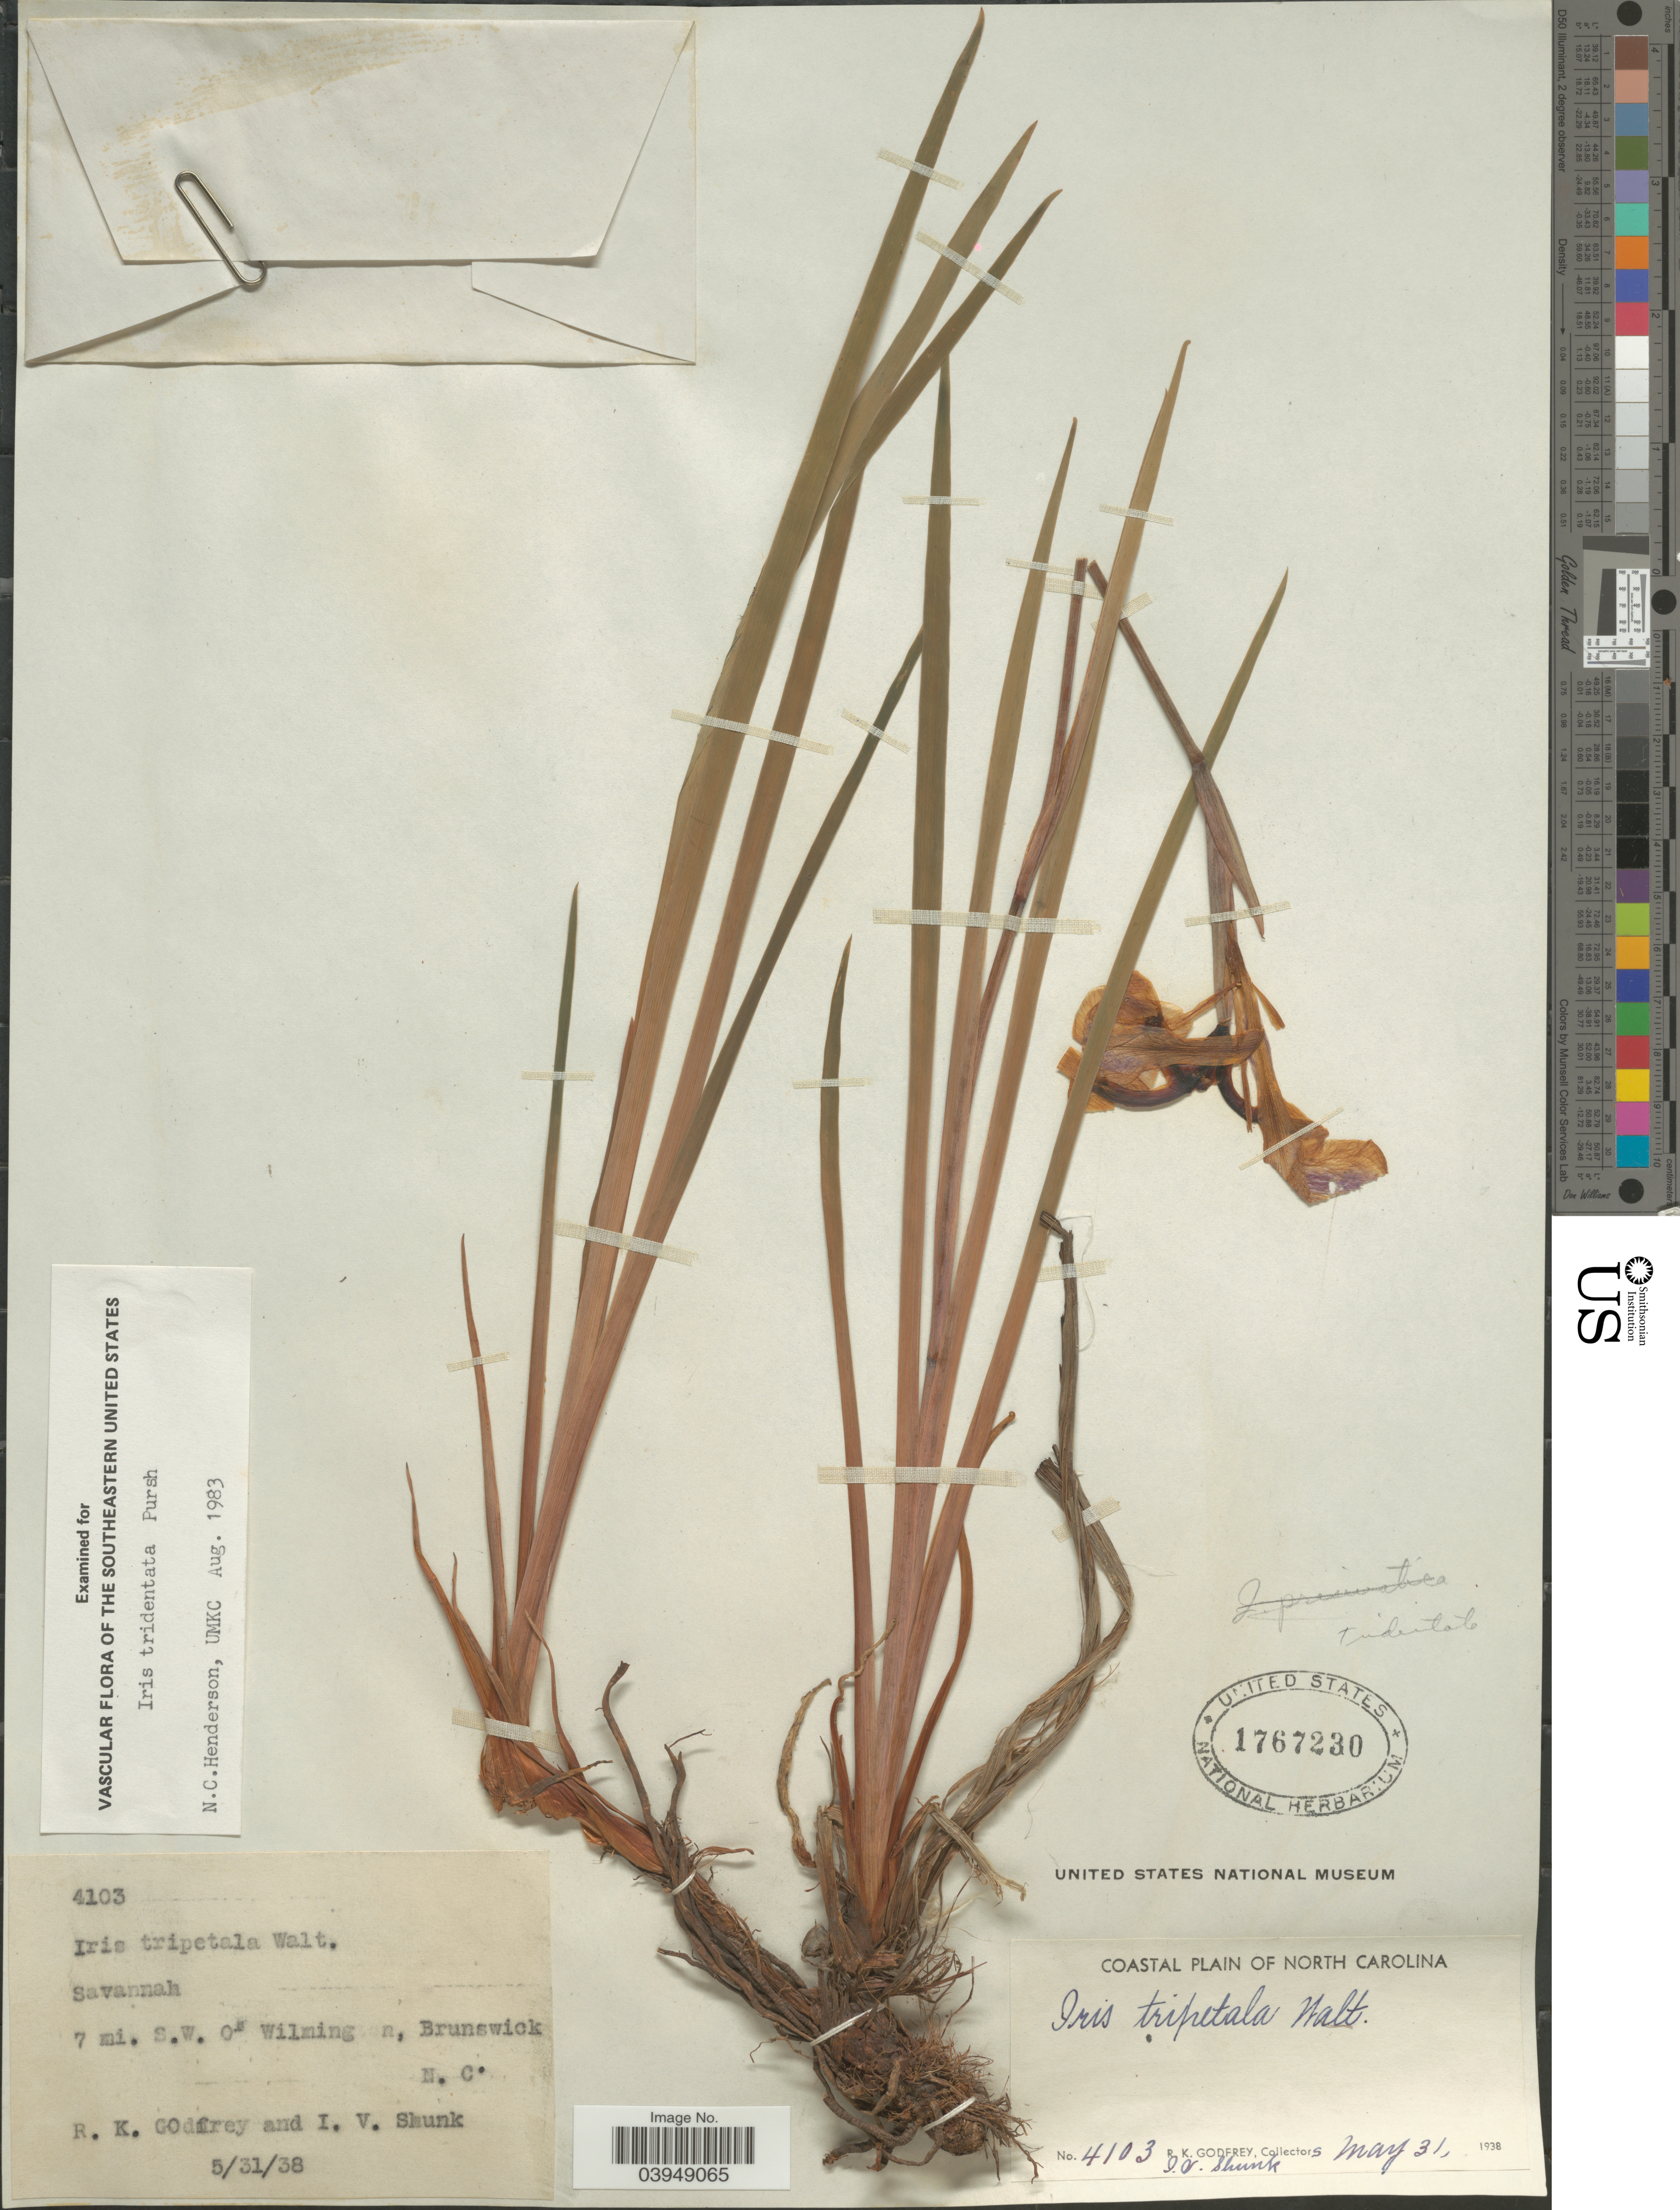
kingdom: Plantae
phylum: Tracheophyta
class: Liliopsida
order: Asparagales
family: Iridaceae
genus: Iris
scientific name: Iris tridentata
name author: Pursh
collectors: R. K. Godfrey & I. Shunk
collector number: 4103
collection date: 1938-05-31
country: United States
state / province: North Carolina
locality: Coastal Plain of North Carolina. Savannah. 7 mi. S.W. of Wilmington, Brunswick.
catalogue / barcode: US 1767230